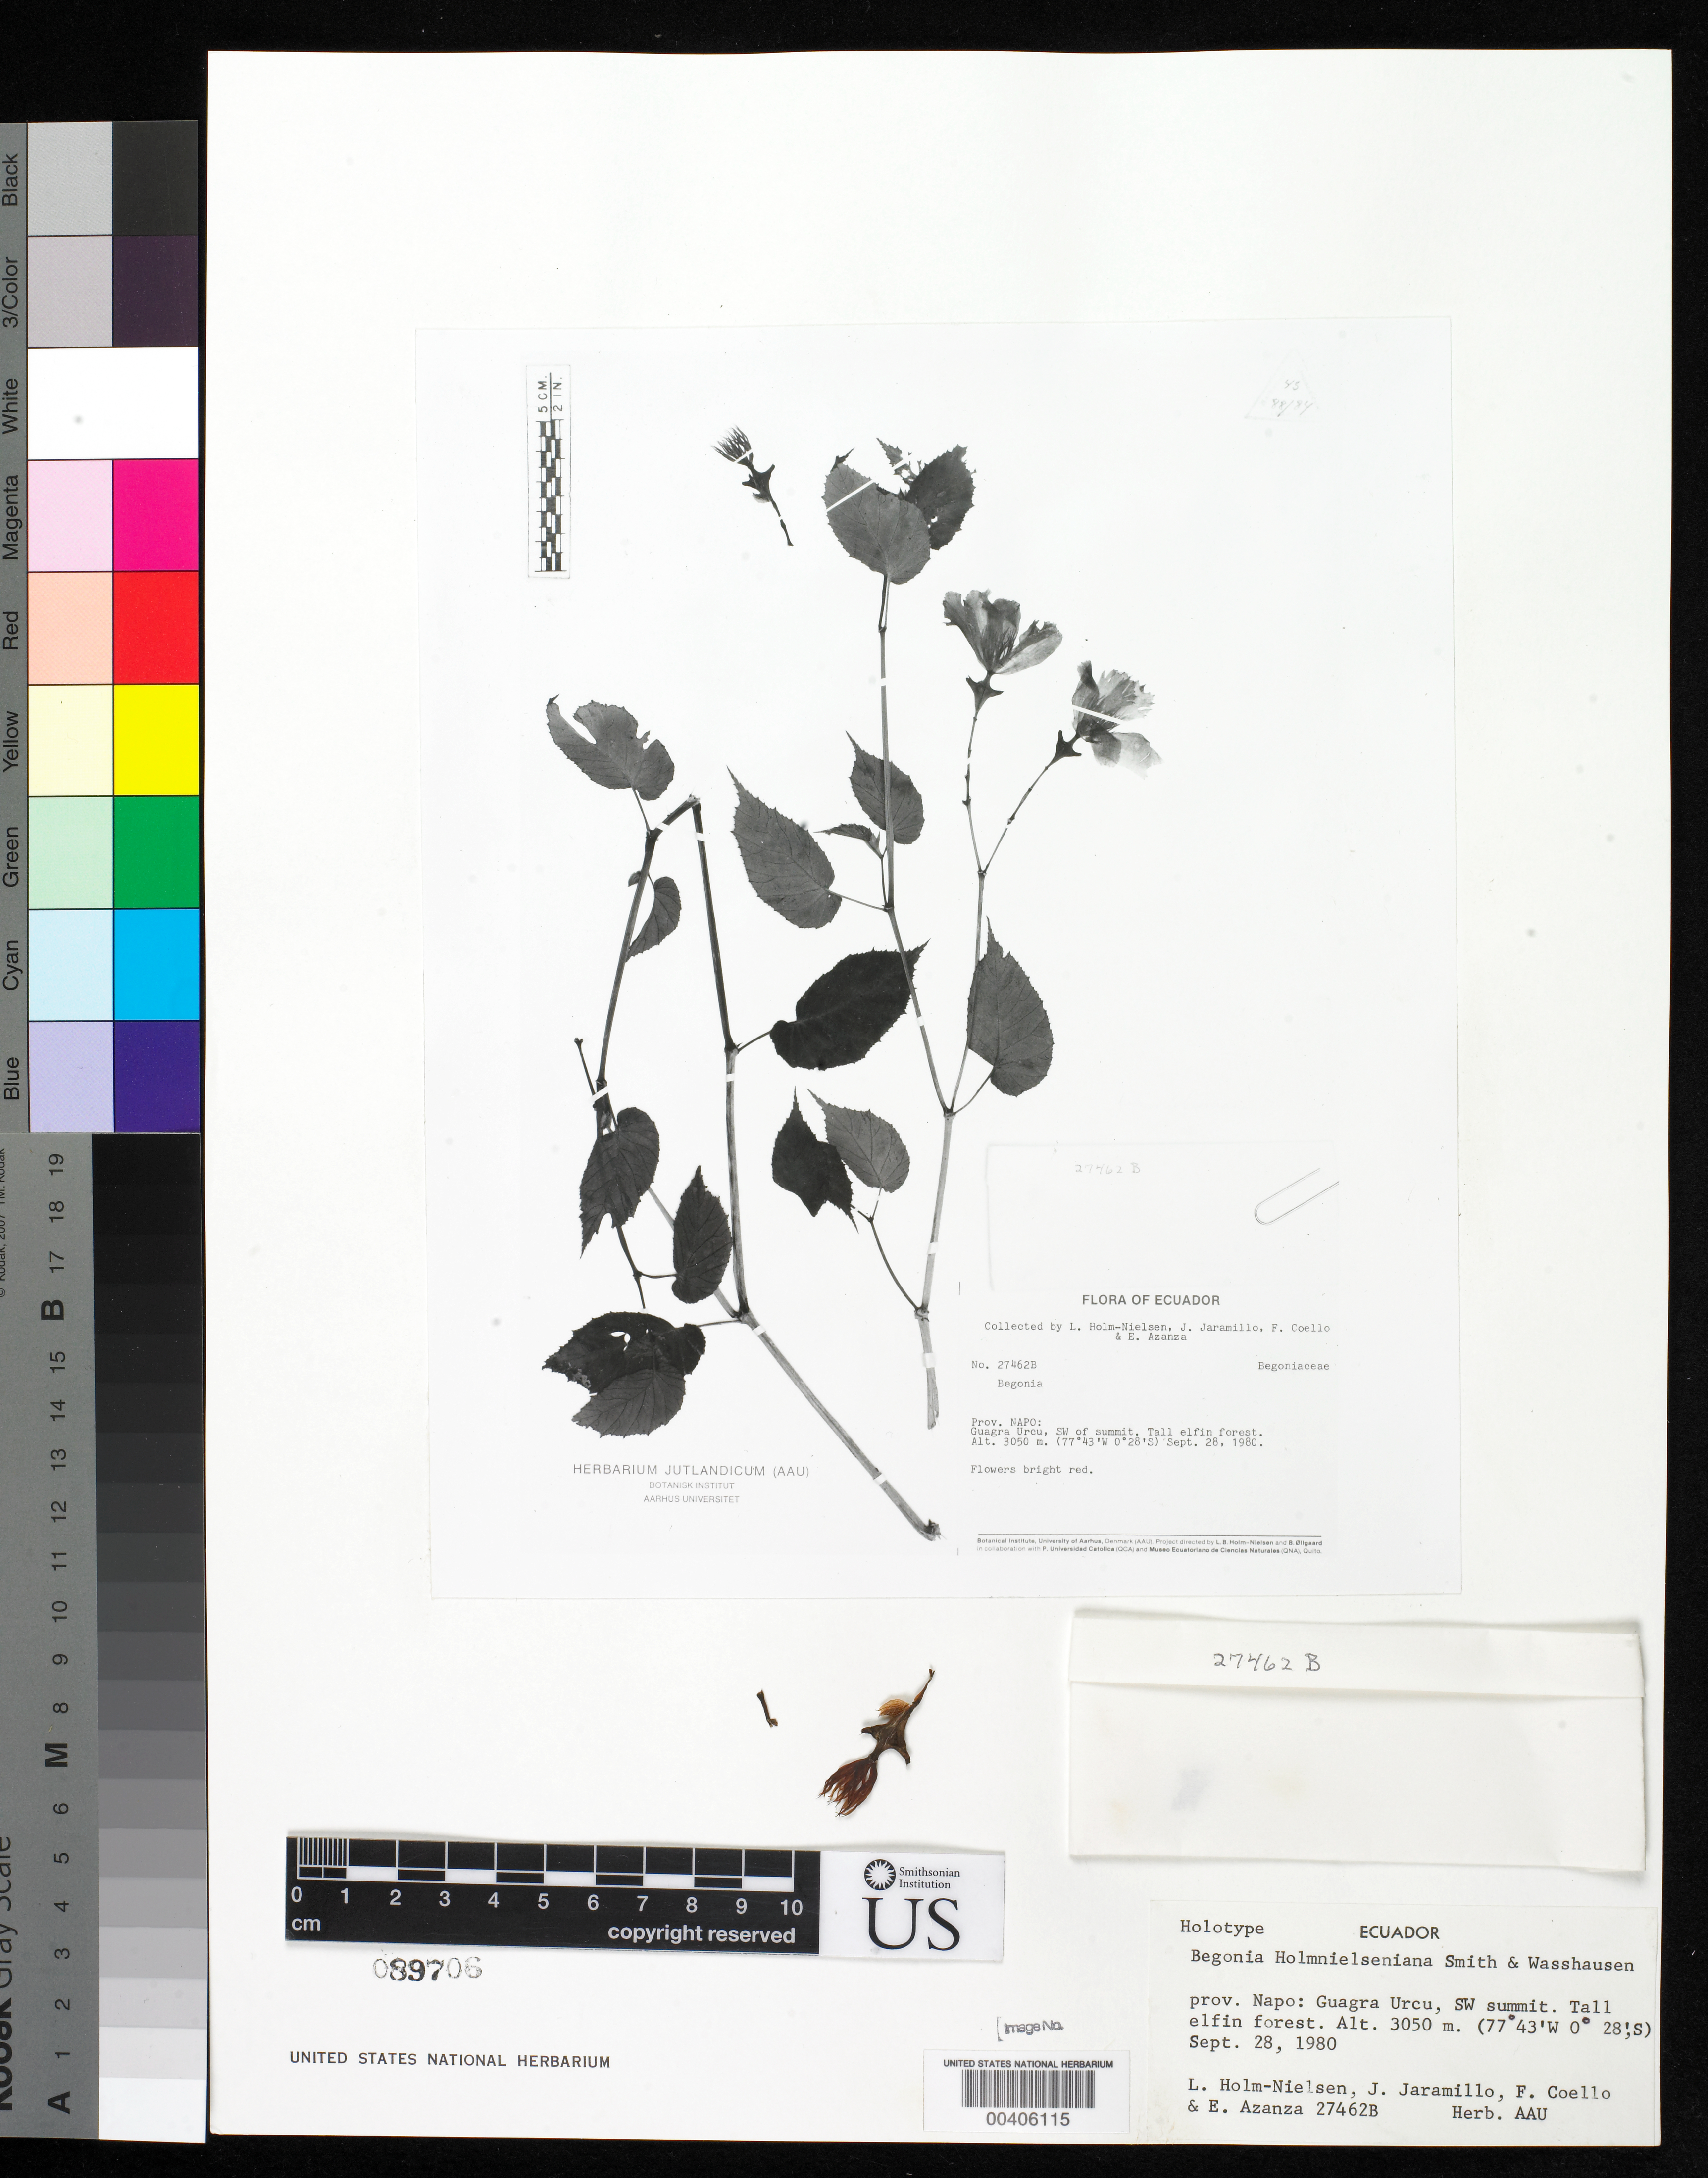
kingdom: Plantae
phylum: Tracheophyta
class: Magnoliopsida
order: Cucurbitales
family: Begoniaceae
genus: Begonia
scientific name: Begonia holmnielseniana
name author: L.B. Sm. & Wassh.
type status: Type Fragment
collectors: L. B. Holm-Nielsen, J. L. Jaramillo, F. Coello & E. Azanza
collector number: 27462 b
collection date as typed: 28 Sep 1980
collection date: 1980-09-28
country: Ecuador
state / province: Napo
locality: Guagra Urcu, SW summit.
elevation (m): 3050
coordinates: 28 S, 77 43 00 W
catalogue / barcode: US 89706